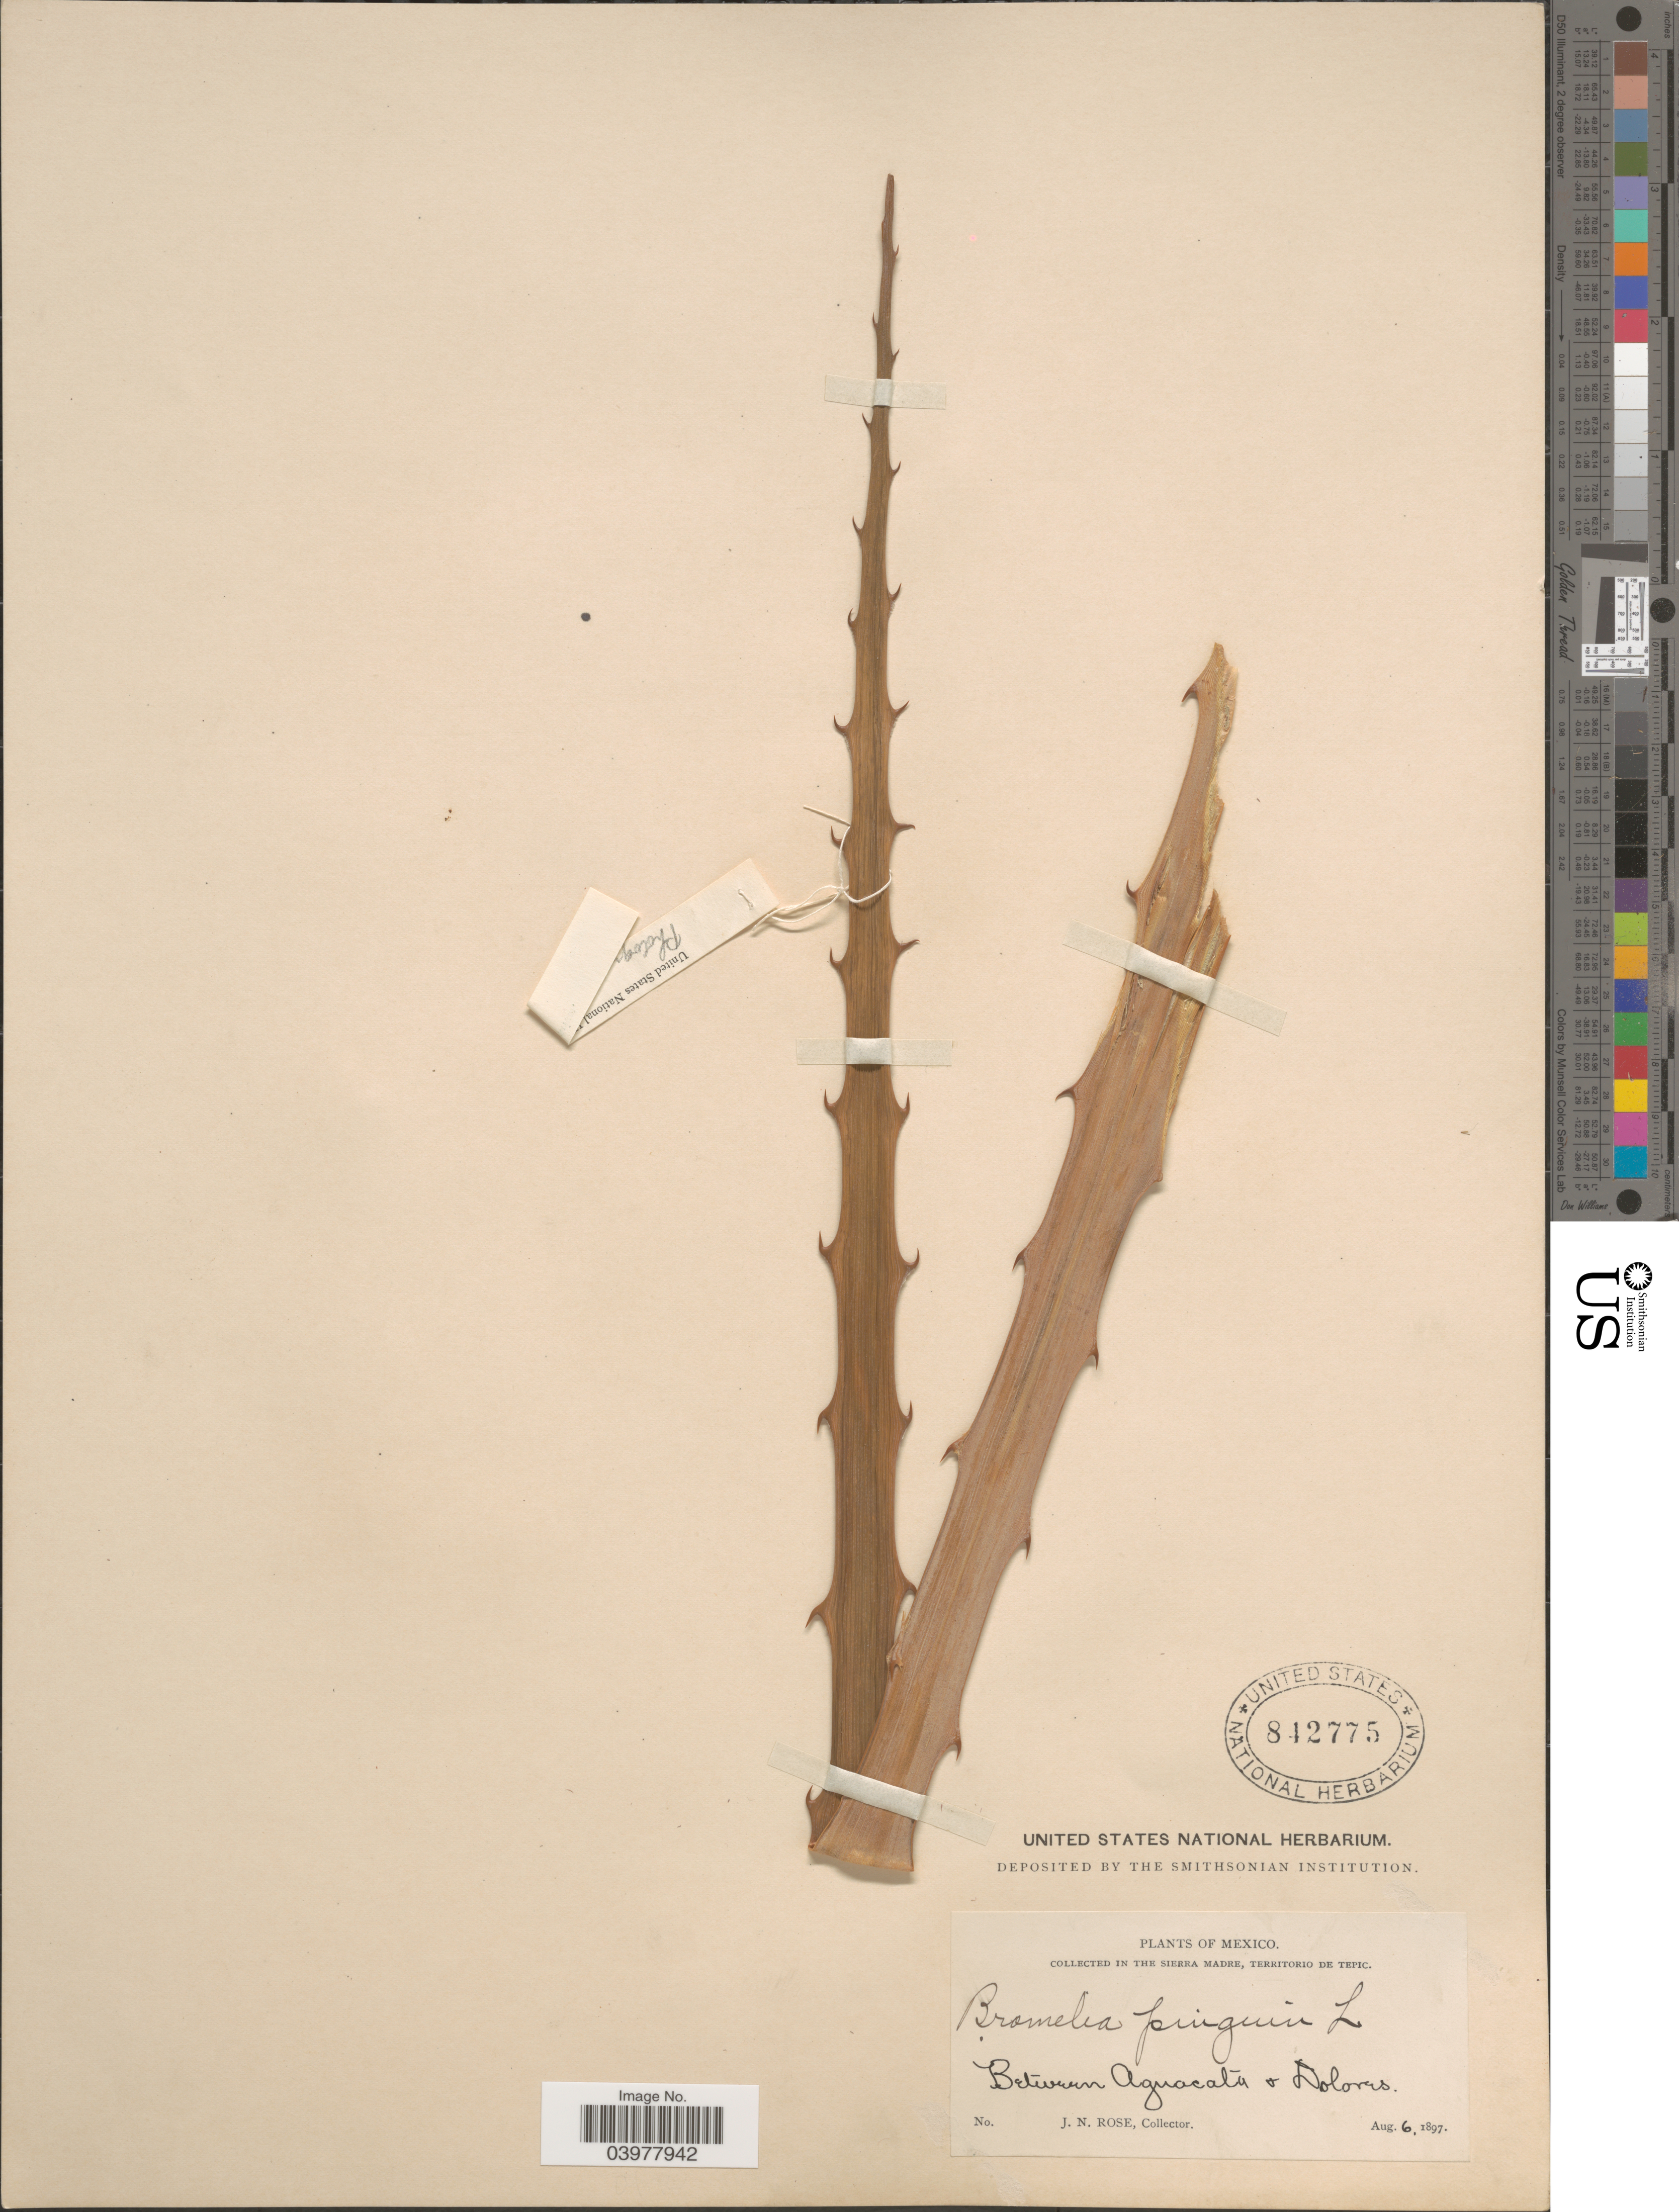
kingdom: Plantae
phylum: Tracheophyta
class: Liliopsida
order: Poales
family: Bromeliaceae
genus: Bromelia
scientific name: Bromelia pinguin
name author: L.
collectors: J. N. Rose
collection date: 1897-08-06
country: Mexico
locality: In the Sierra Madre, Territorio de Tepic. Between Aguacata & Dolores.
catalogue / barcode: US 842775